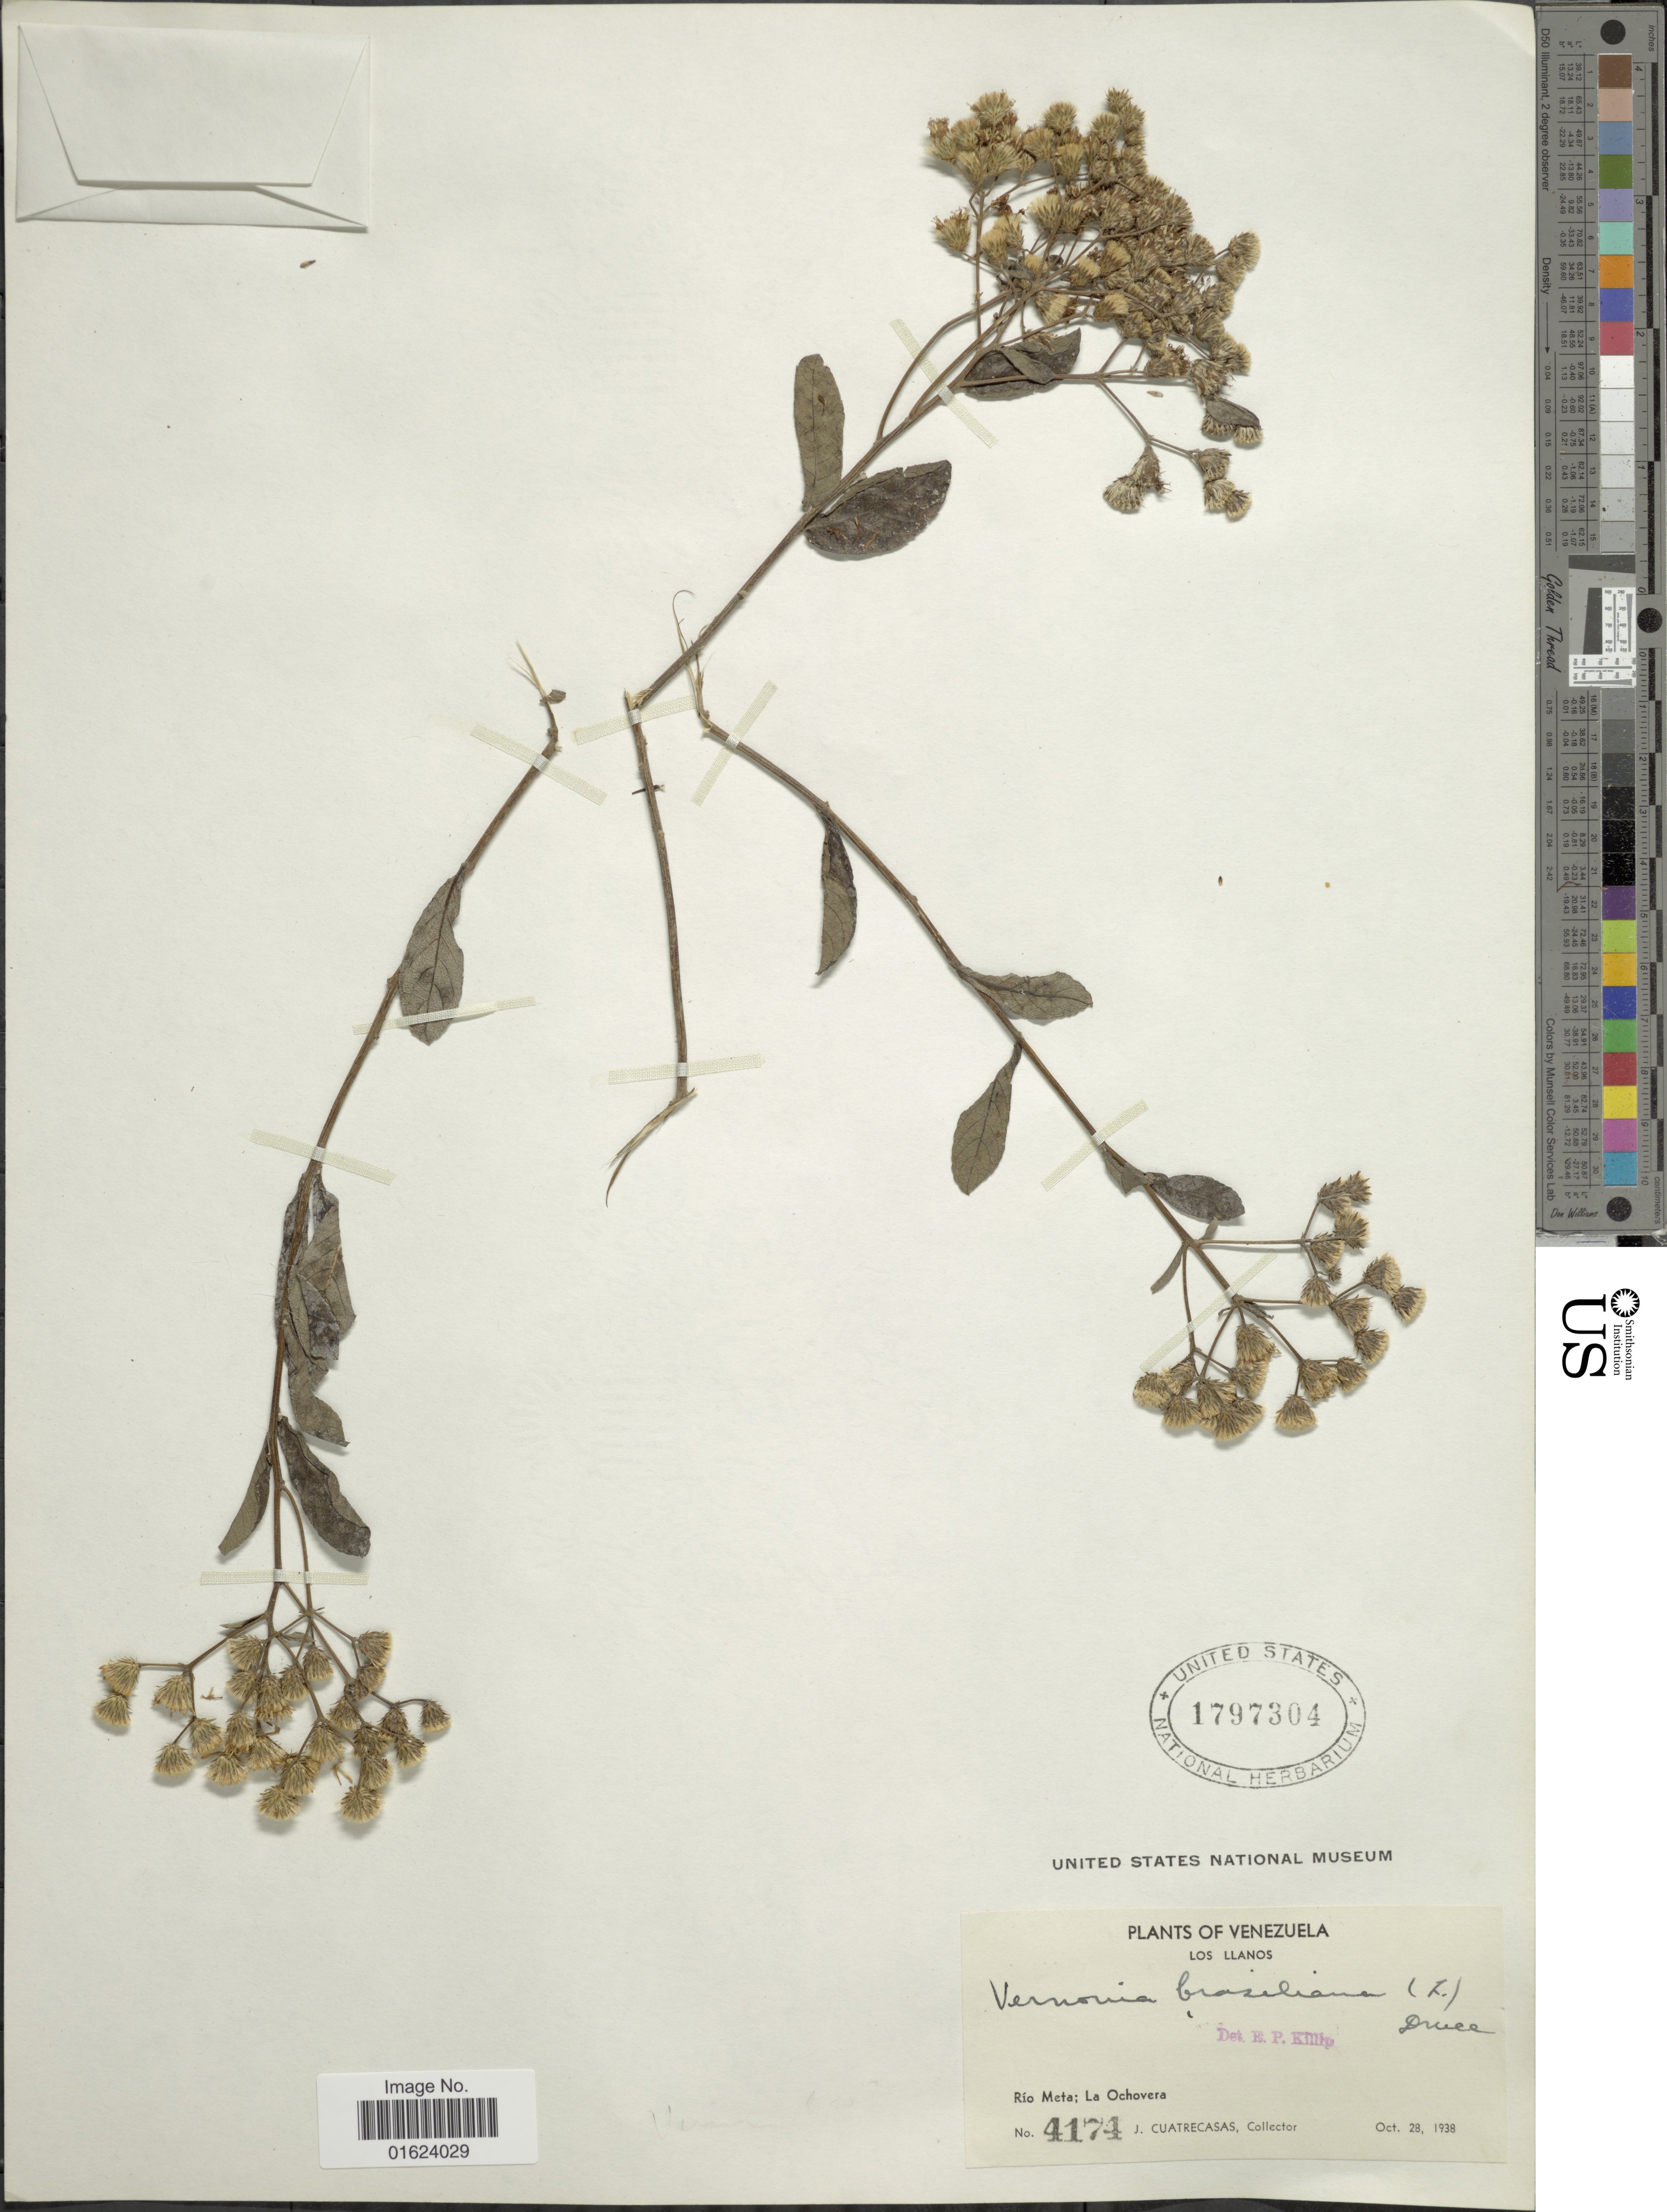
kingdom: Plantae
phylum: Tracheophyta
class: Magnoliopsida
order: Asterales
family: Asteraceae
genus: Vernonia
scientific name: Vernonia brasiliana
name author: (L.) Druce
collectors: J. Cuatrecasas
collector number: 4174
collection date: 1938-10-28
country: Venezuela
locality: Los Llanos. Rio Meta: La Ochovera.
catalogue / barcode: US 1797304